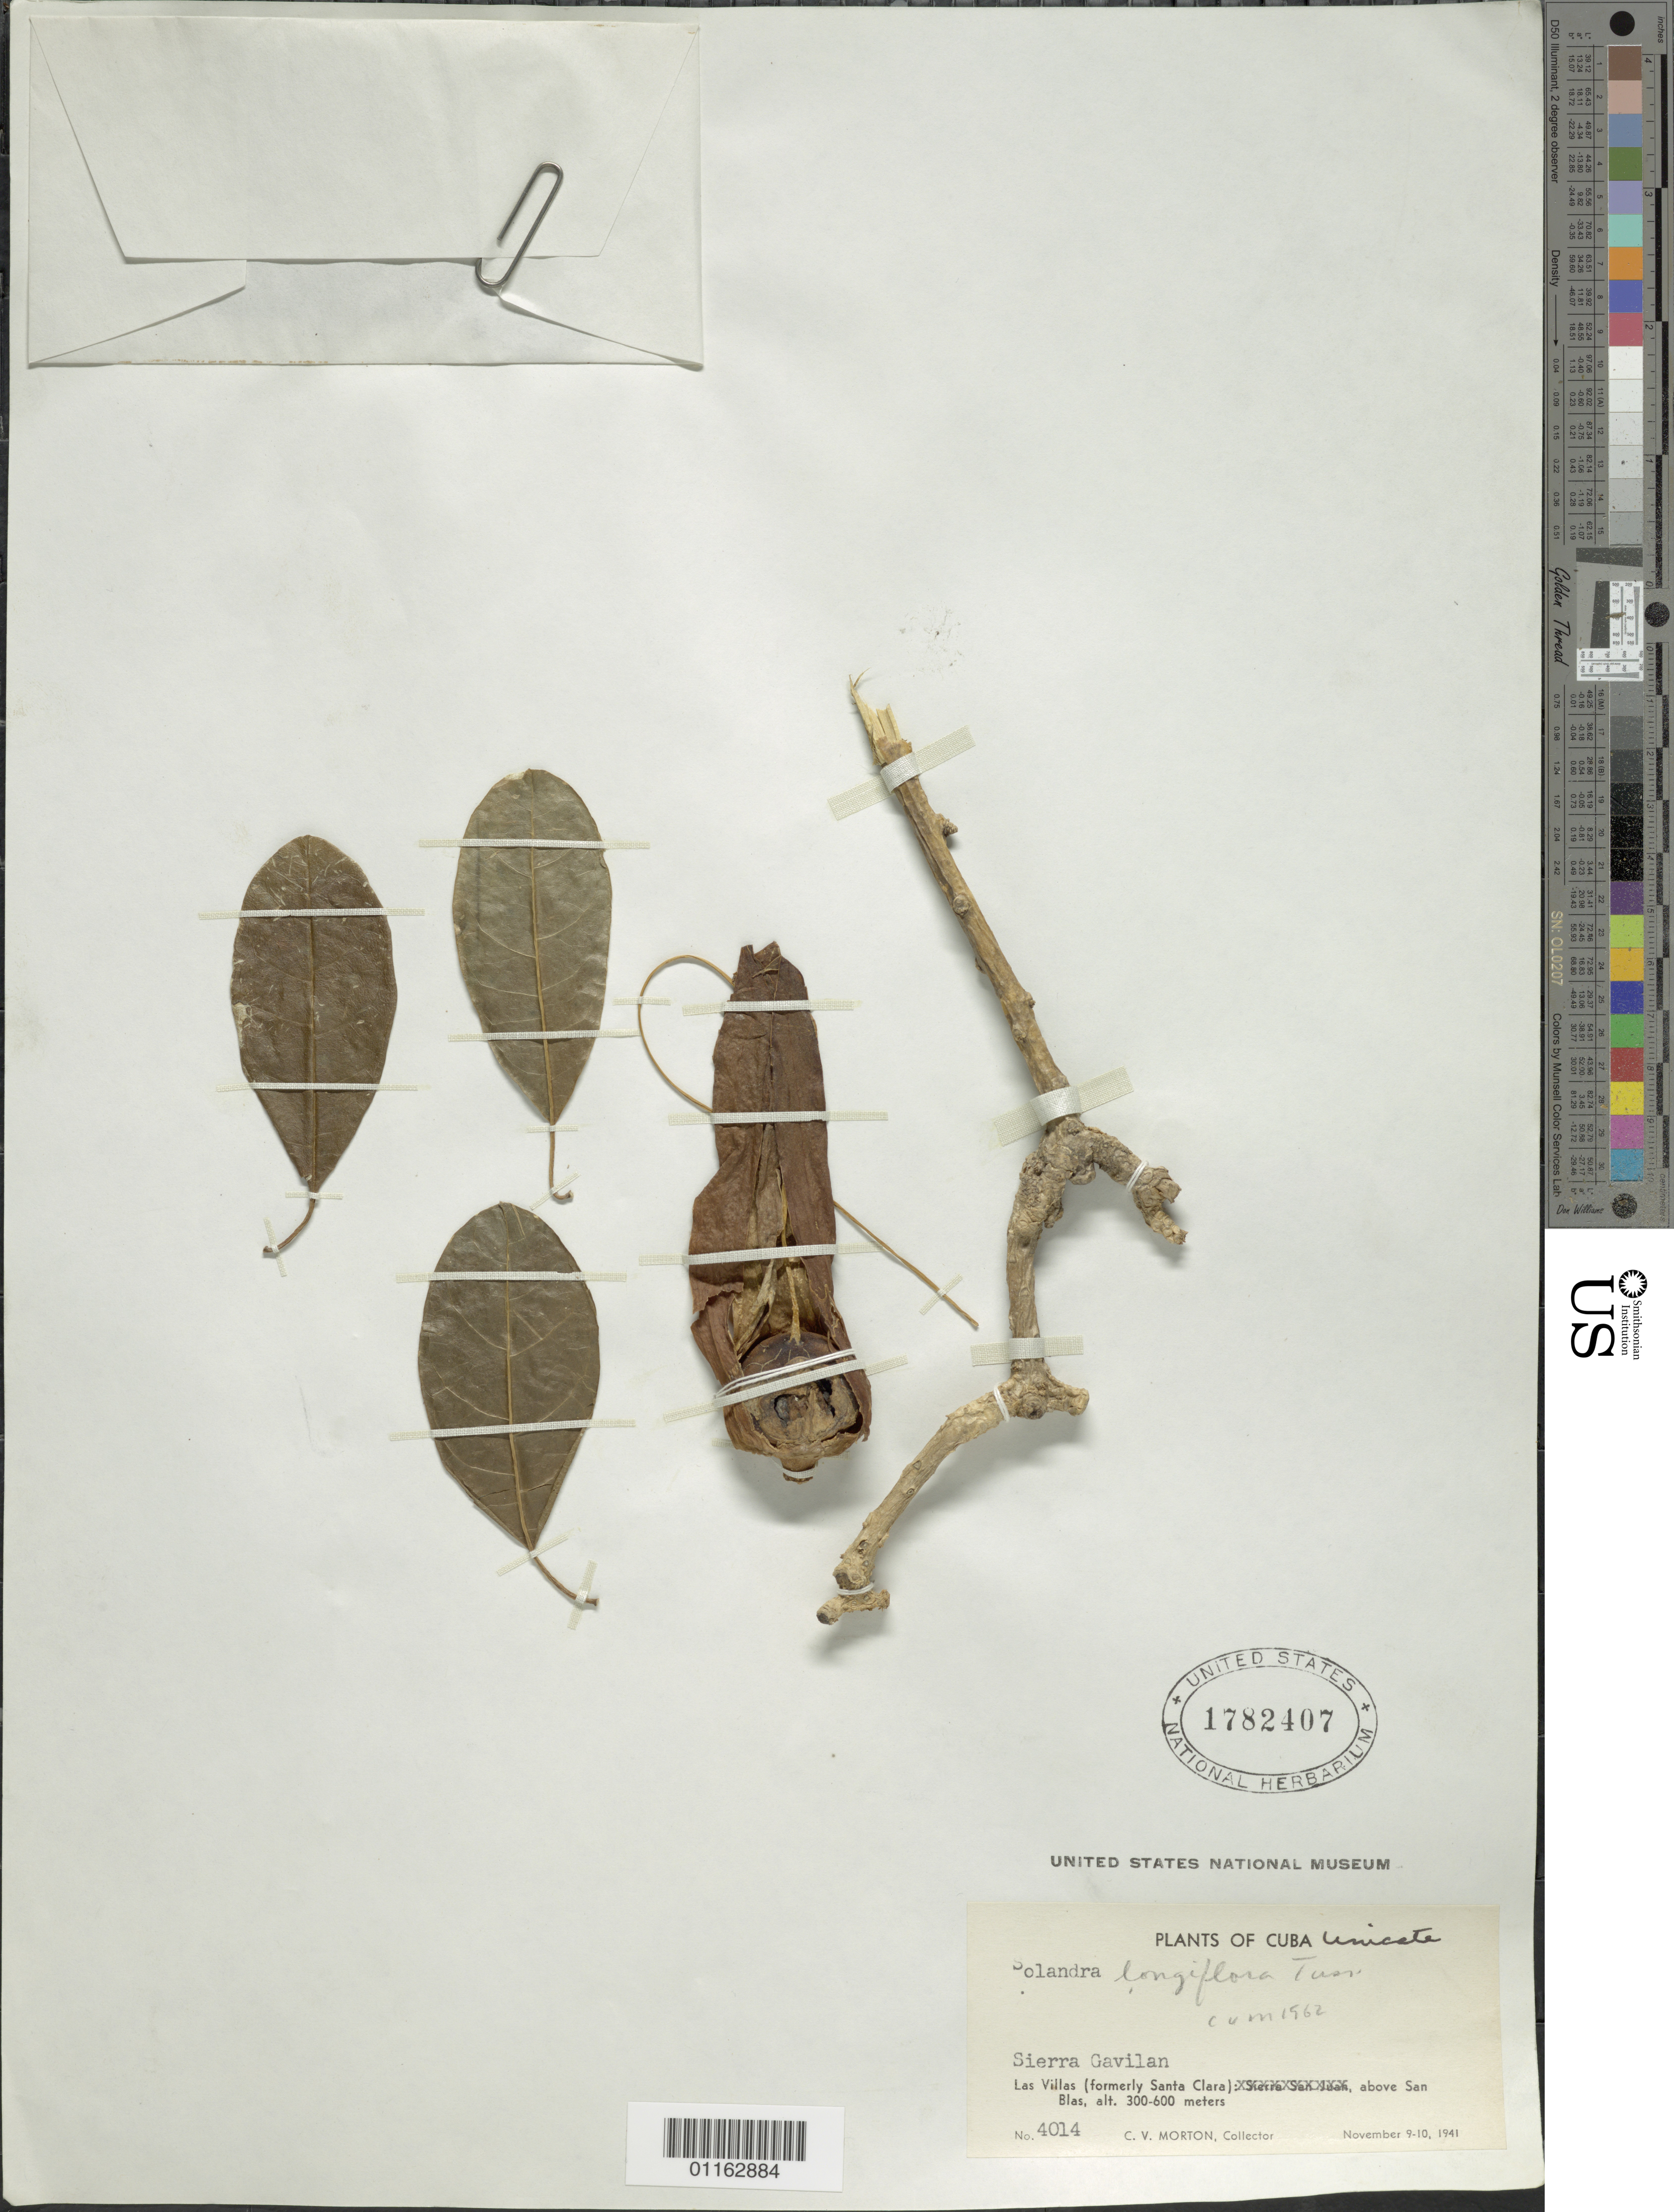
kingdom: Plantae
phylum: Tracheophyta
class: Magnoliopsida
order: Solanales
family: Solanaceae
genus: Solandra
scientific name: Solandra longiflora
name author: Tussac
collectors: C. V. Morton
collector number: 4014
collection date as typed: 09 Nov 1941 to 10 Nov 1941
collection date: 1941-11-09/1941-11-10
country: Cuba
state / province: Las Villas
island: Cuba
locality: above San Blas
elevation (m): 300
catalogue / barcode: US 1782407